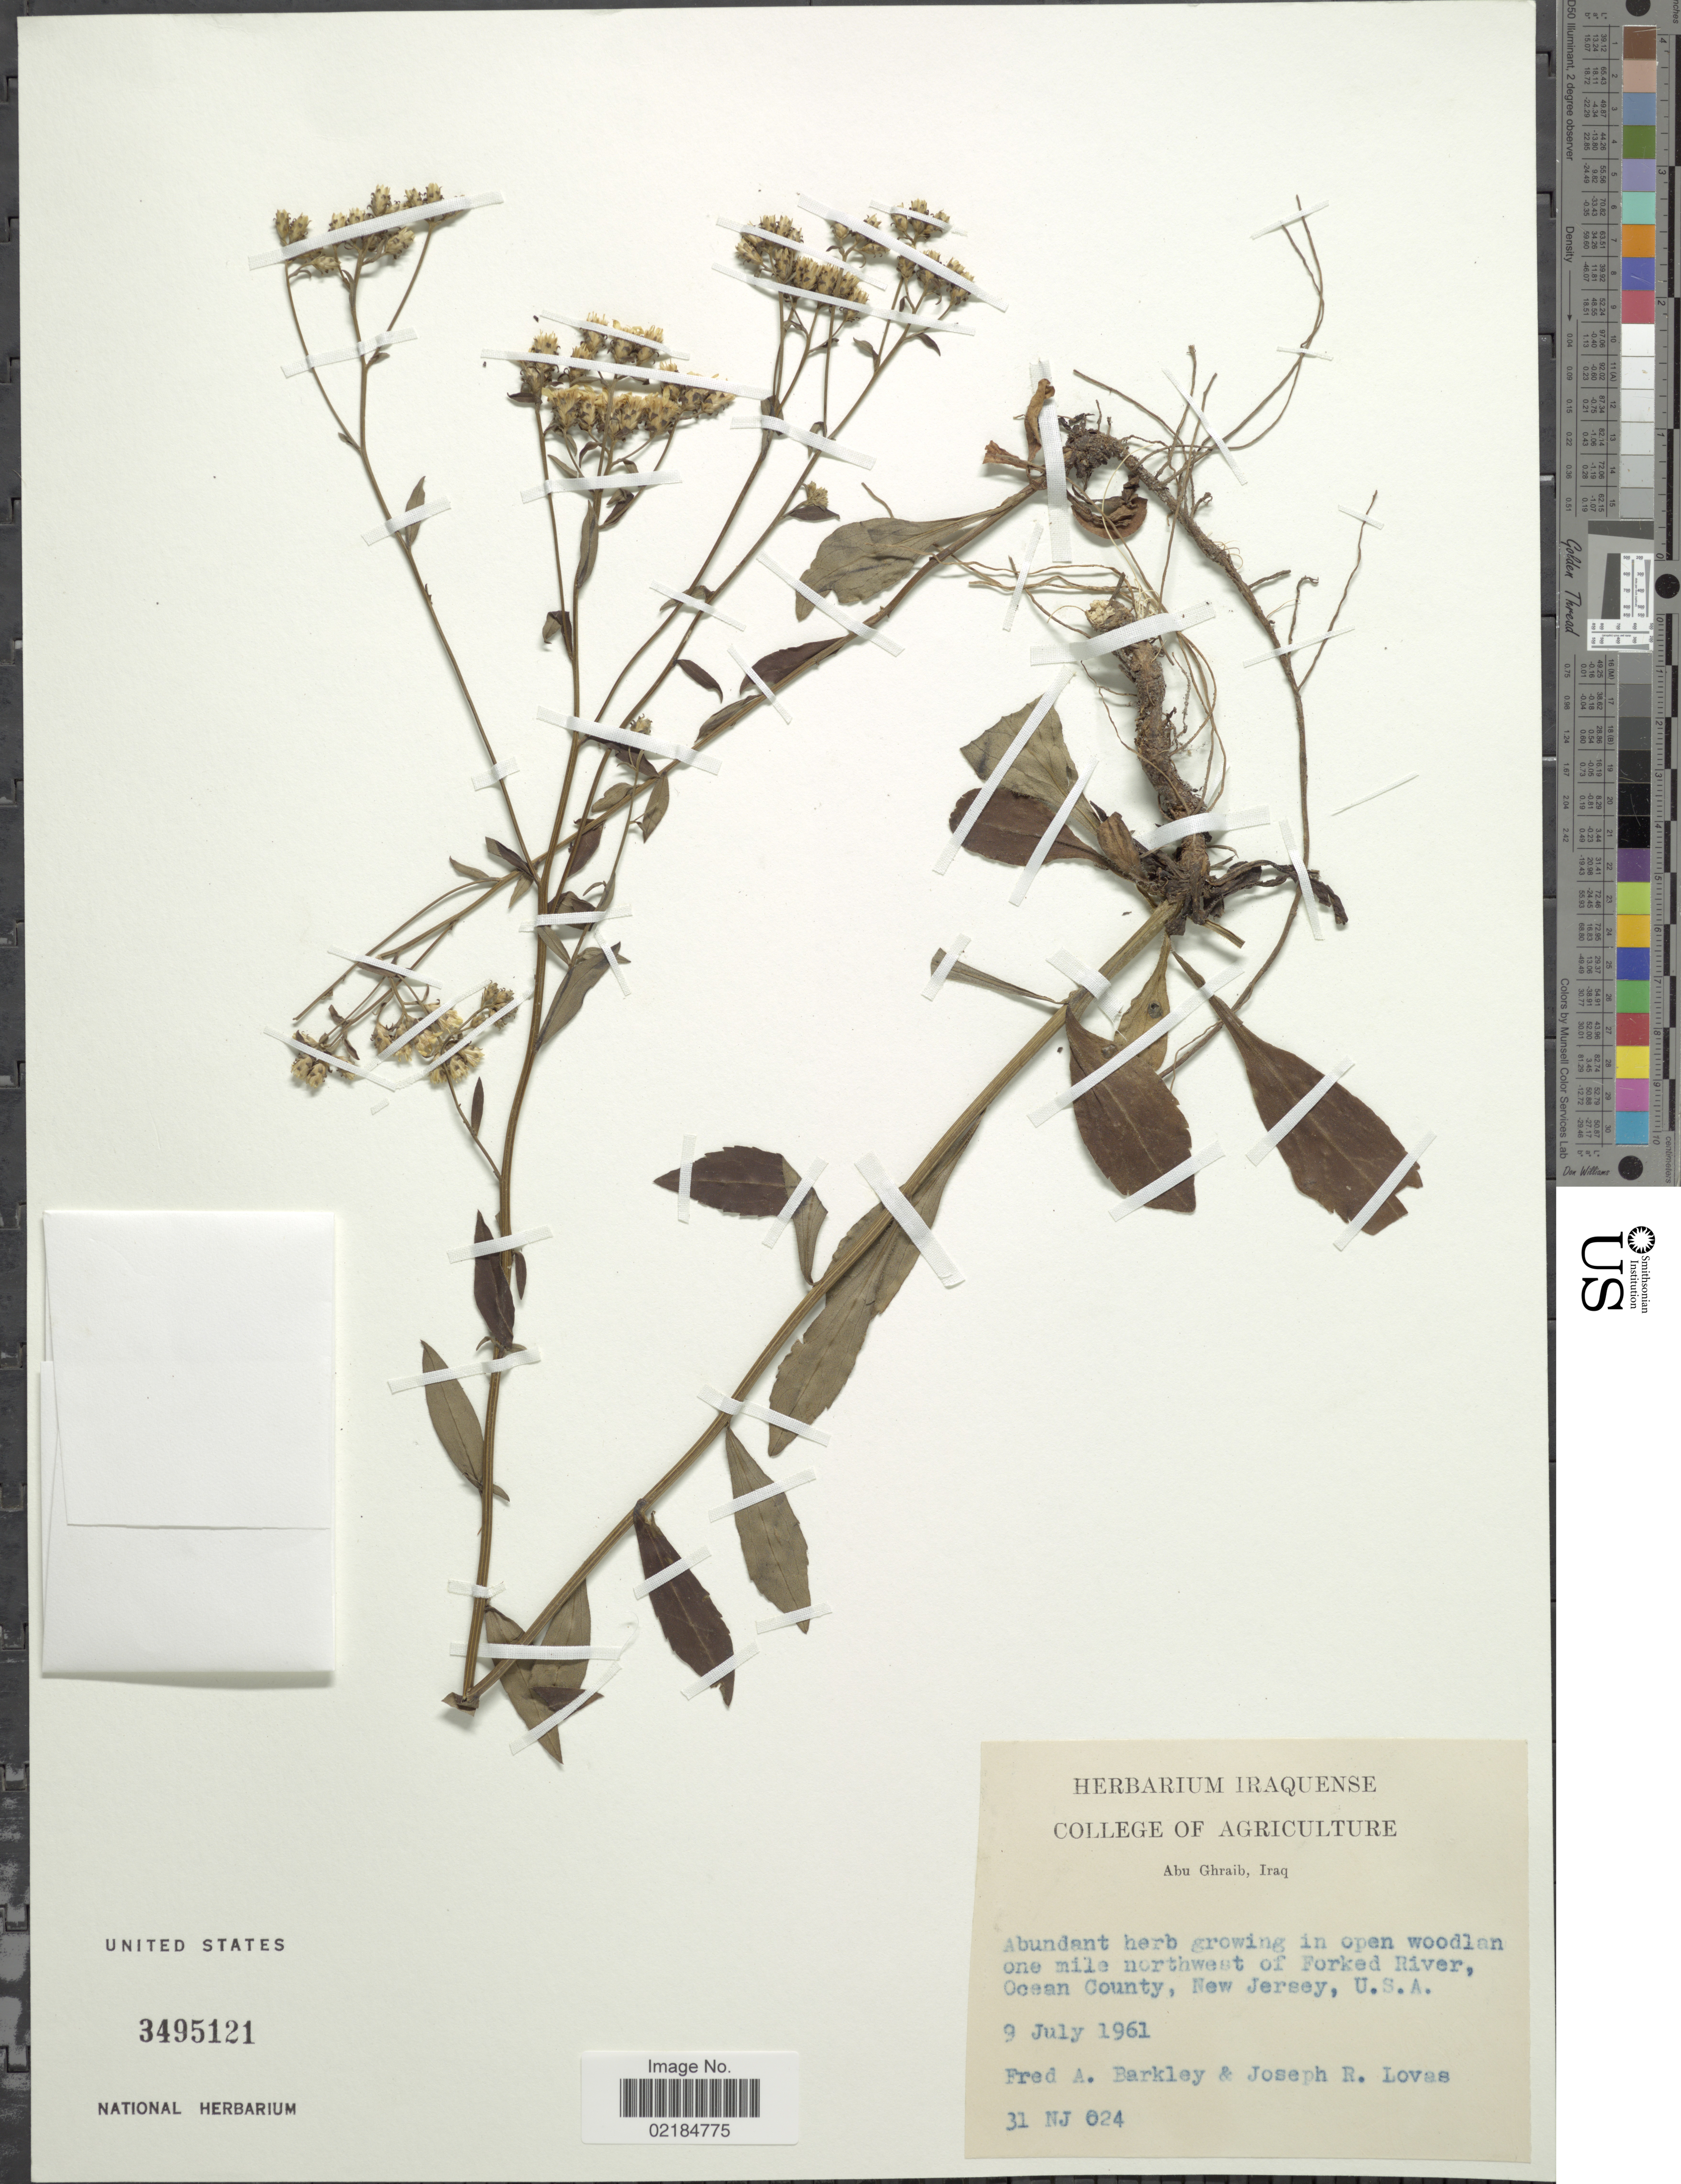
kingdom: Plantae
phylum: Tracheophyta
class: Magnoliopsida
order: Asterales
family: Asteraceae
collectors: F. A. Barkley & J. Lovas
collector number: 31NJ624?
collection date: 1961-07-09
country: United States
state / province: New Jersey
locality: Abundant herb growing in open woodland one mile northwest of Forked River, Ocean County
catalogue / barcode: US 3495121